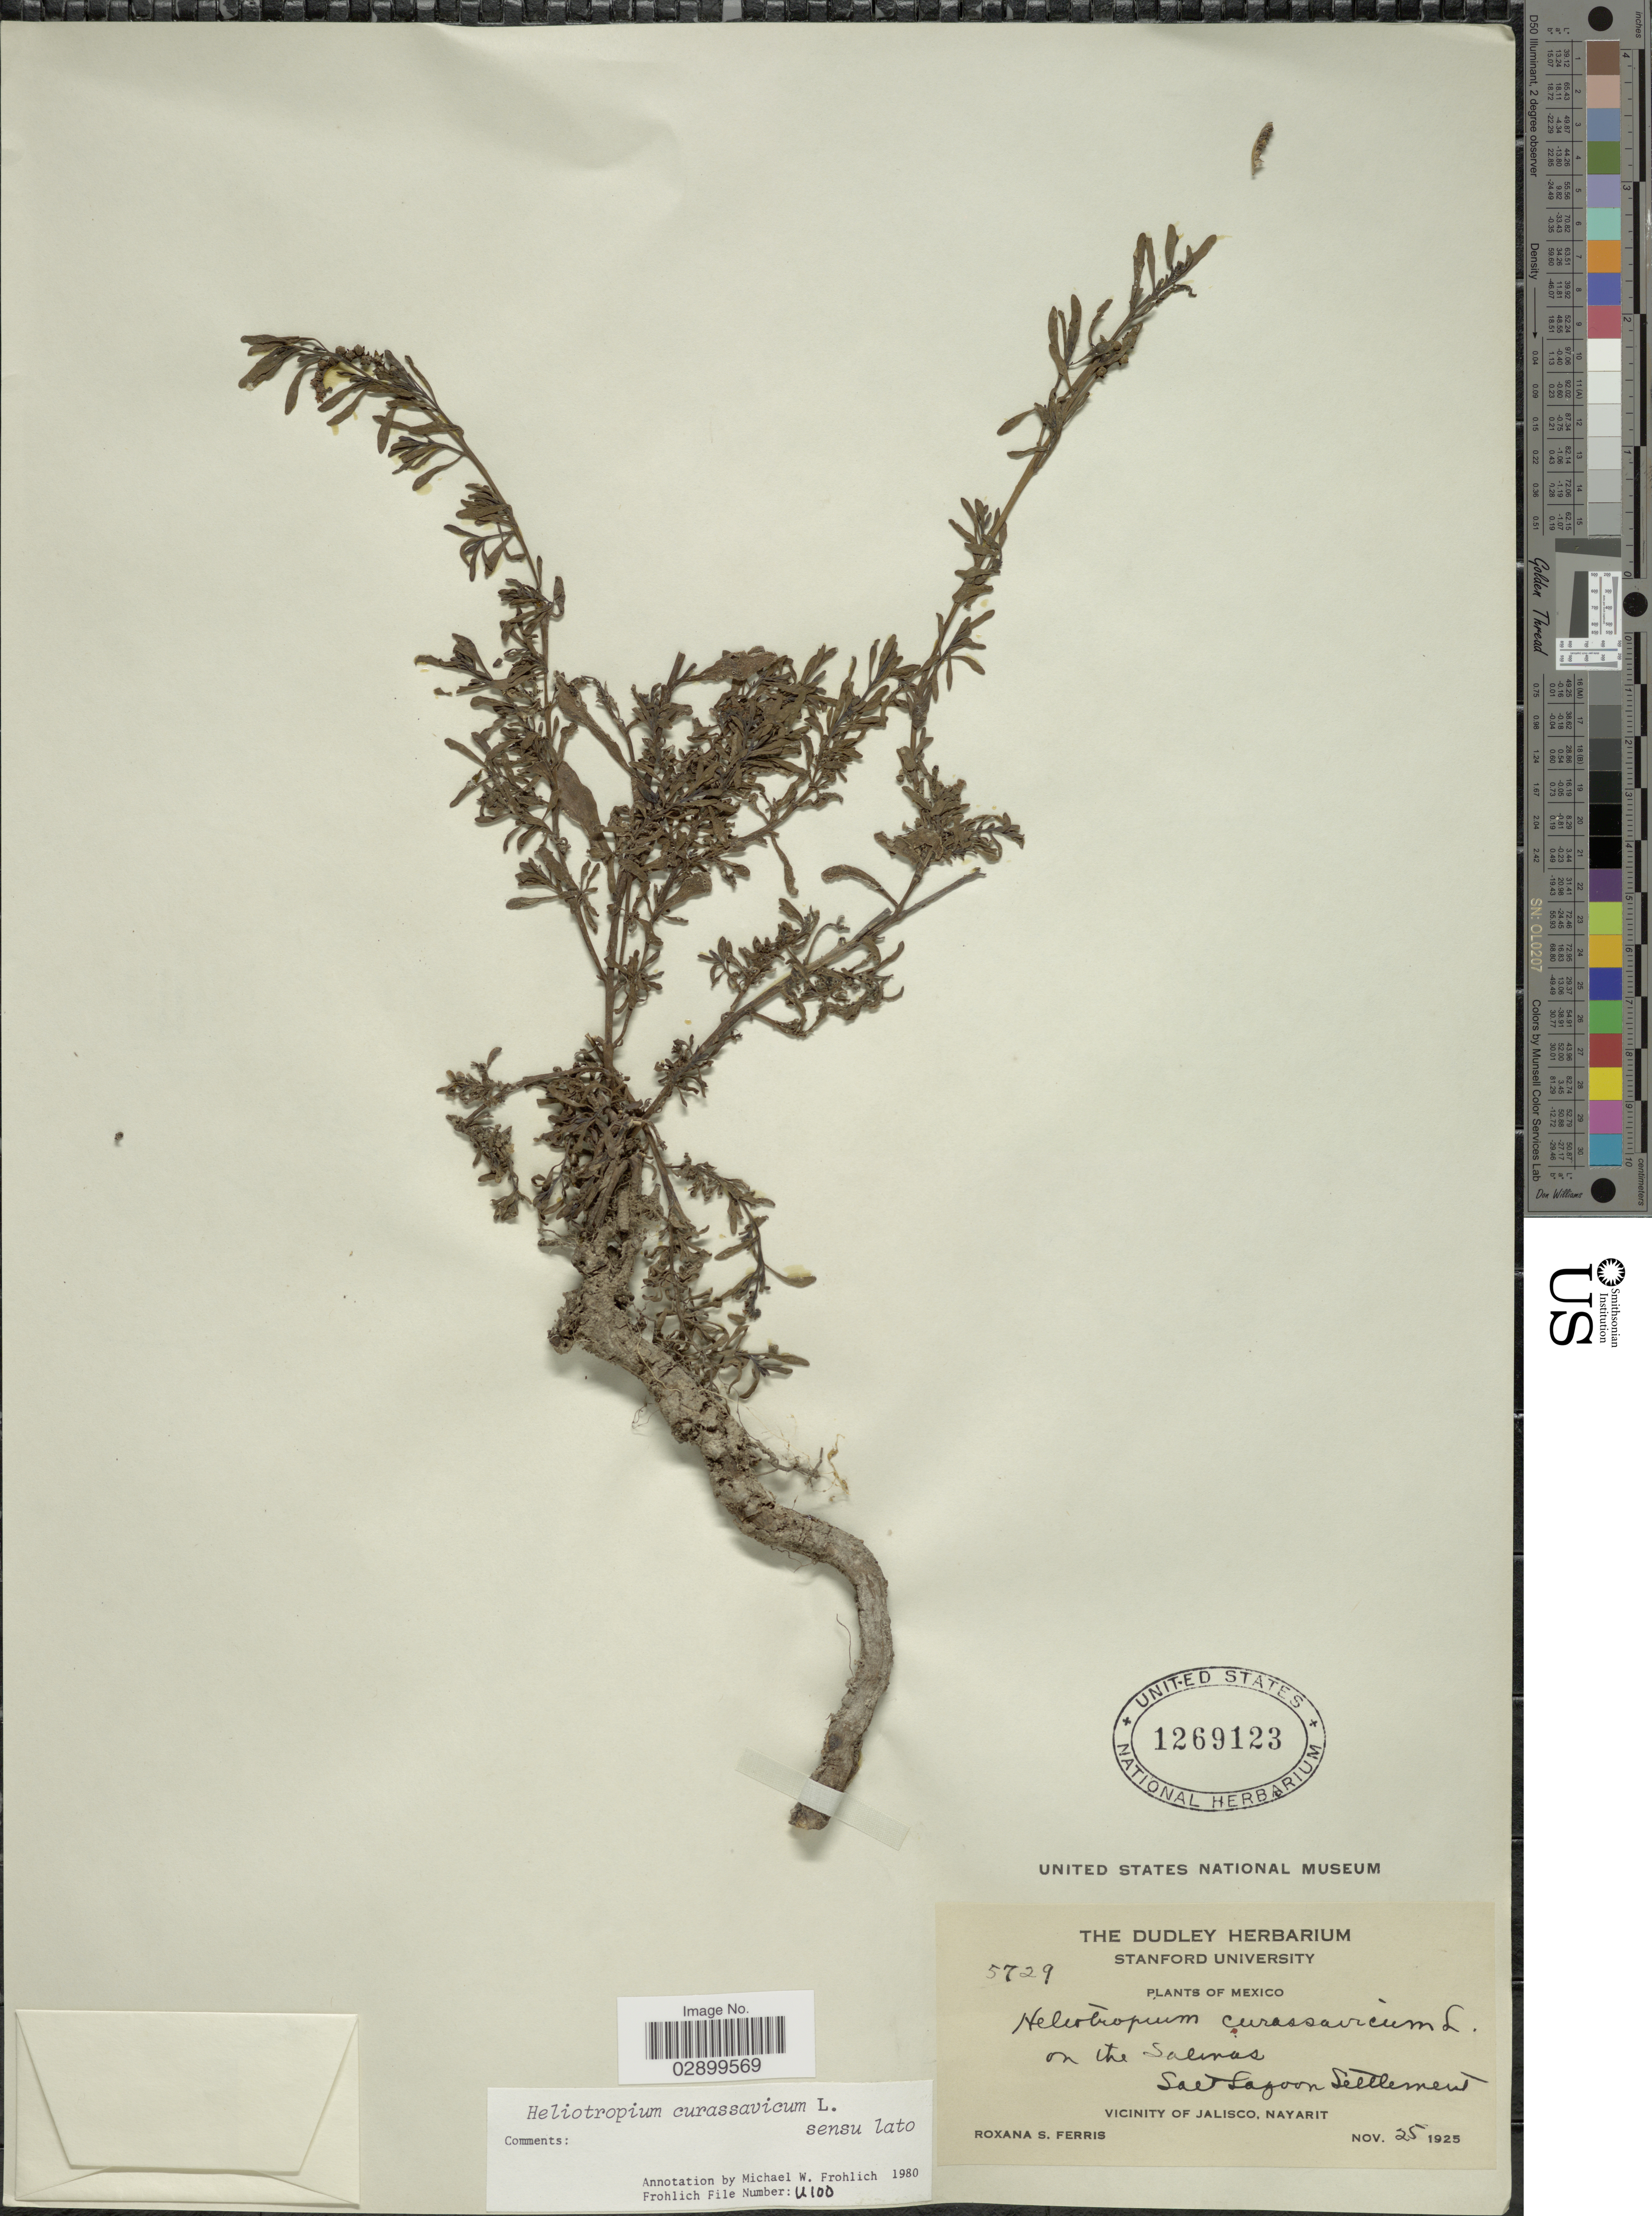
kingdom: Plantae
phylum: Tracheophyta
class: Magnoliopsida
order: Boraginales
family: Heliotropiaceae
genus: Heliotropium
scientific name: Heliotropium curassavicum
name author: L.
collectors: R. S. Ferris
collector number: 5729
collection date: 1925-11-25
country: Mexico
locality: On the Salinas, Salt Lagoon Settlement, Vicinity of Jalisco, Nayarit.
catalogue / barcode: US 1269123